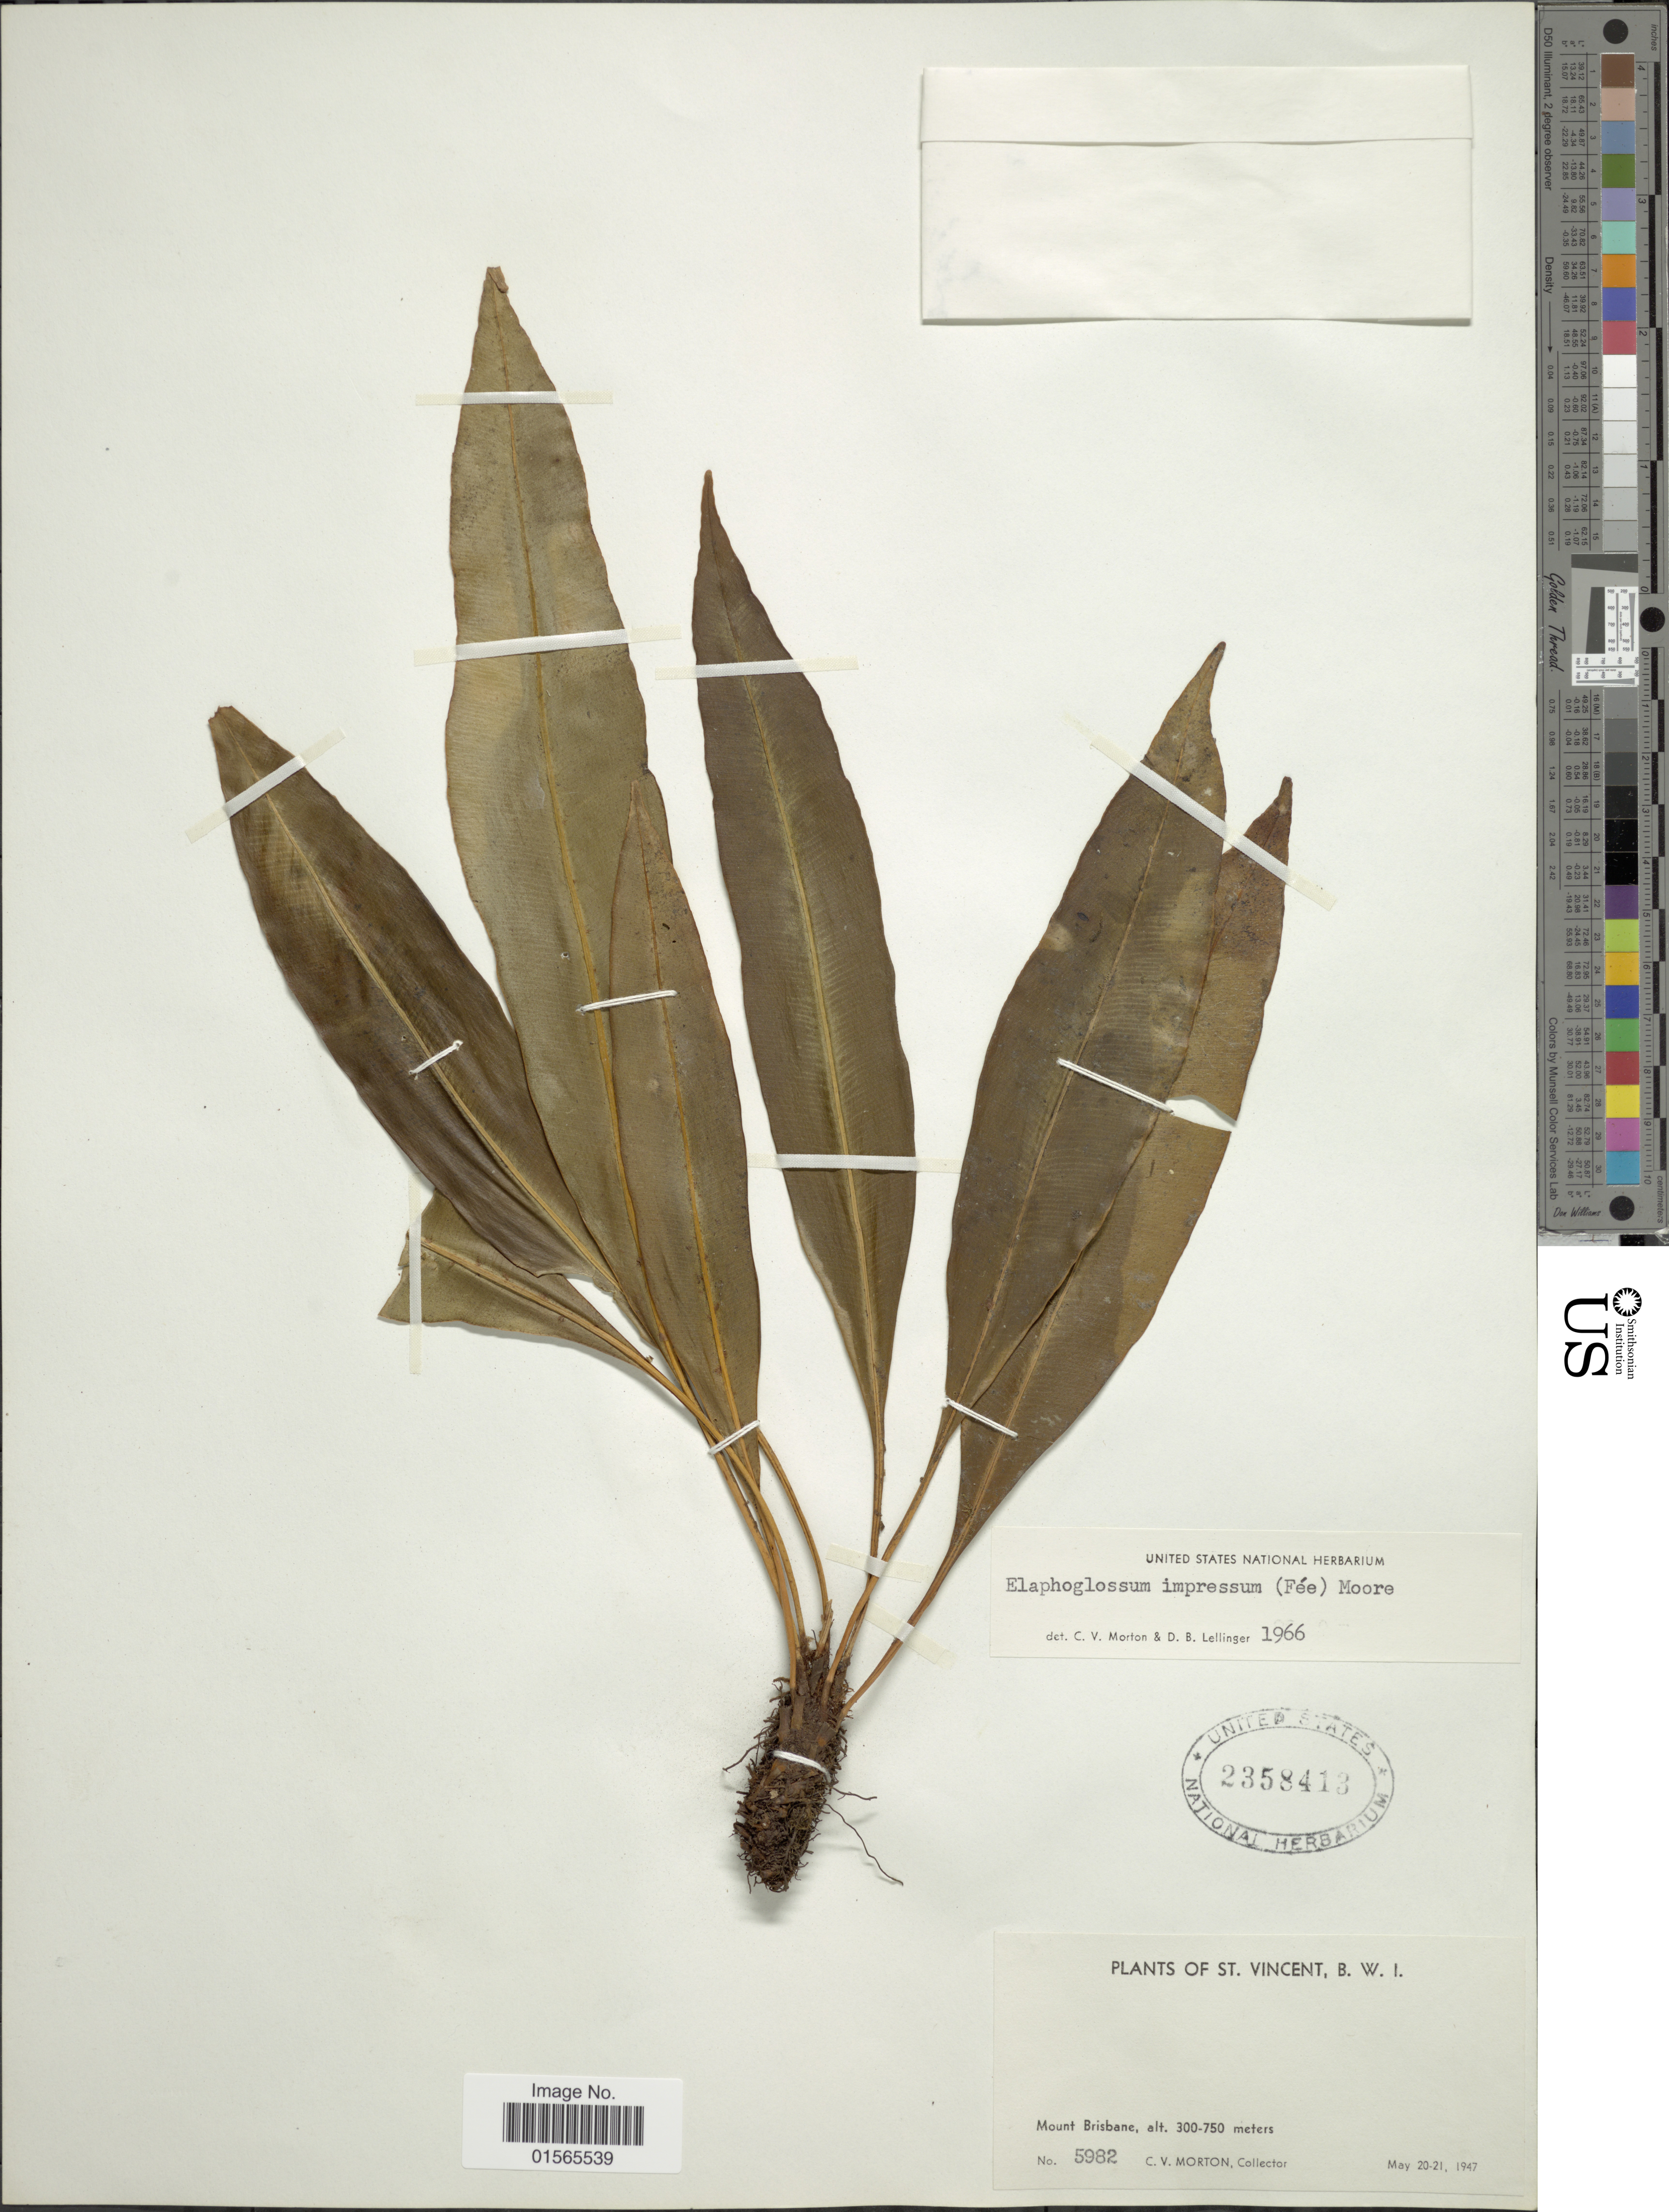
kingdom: Plantae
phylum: Tracheophyta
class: Polypodiopsida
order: Polypodiales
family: Dryopteridaceae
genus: Elaphoglossum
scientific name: Elaphoglossum impressum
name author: (Fée) T. Moore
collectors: C. V. Morton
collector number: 5982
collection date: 1947-05-20/1947-05-21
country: St. Vincent - Grenadines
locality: St. Vincent, B.W.I. Mount Brisbane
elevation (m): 300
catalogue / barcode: US 2358413